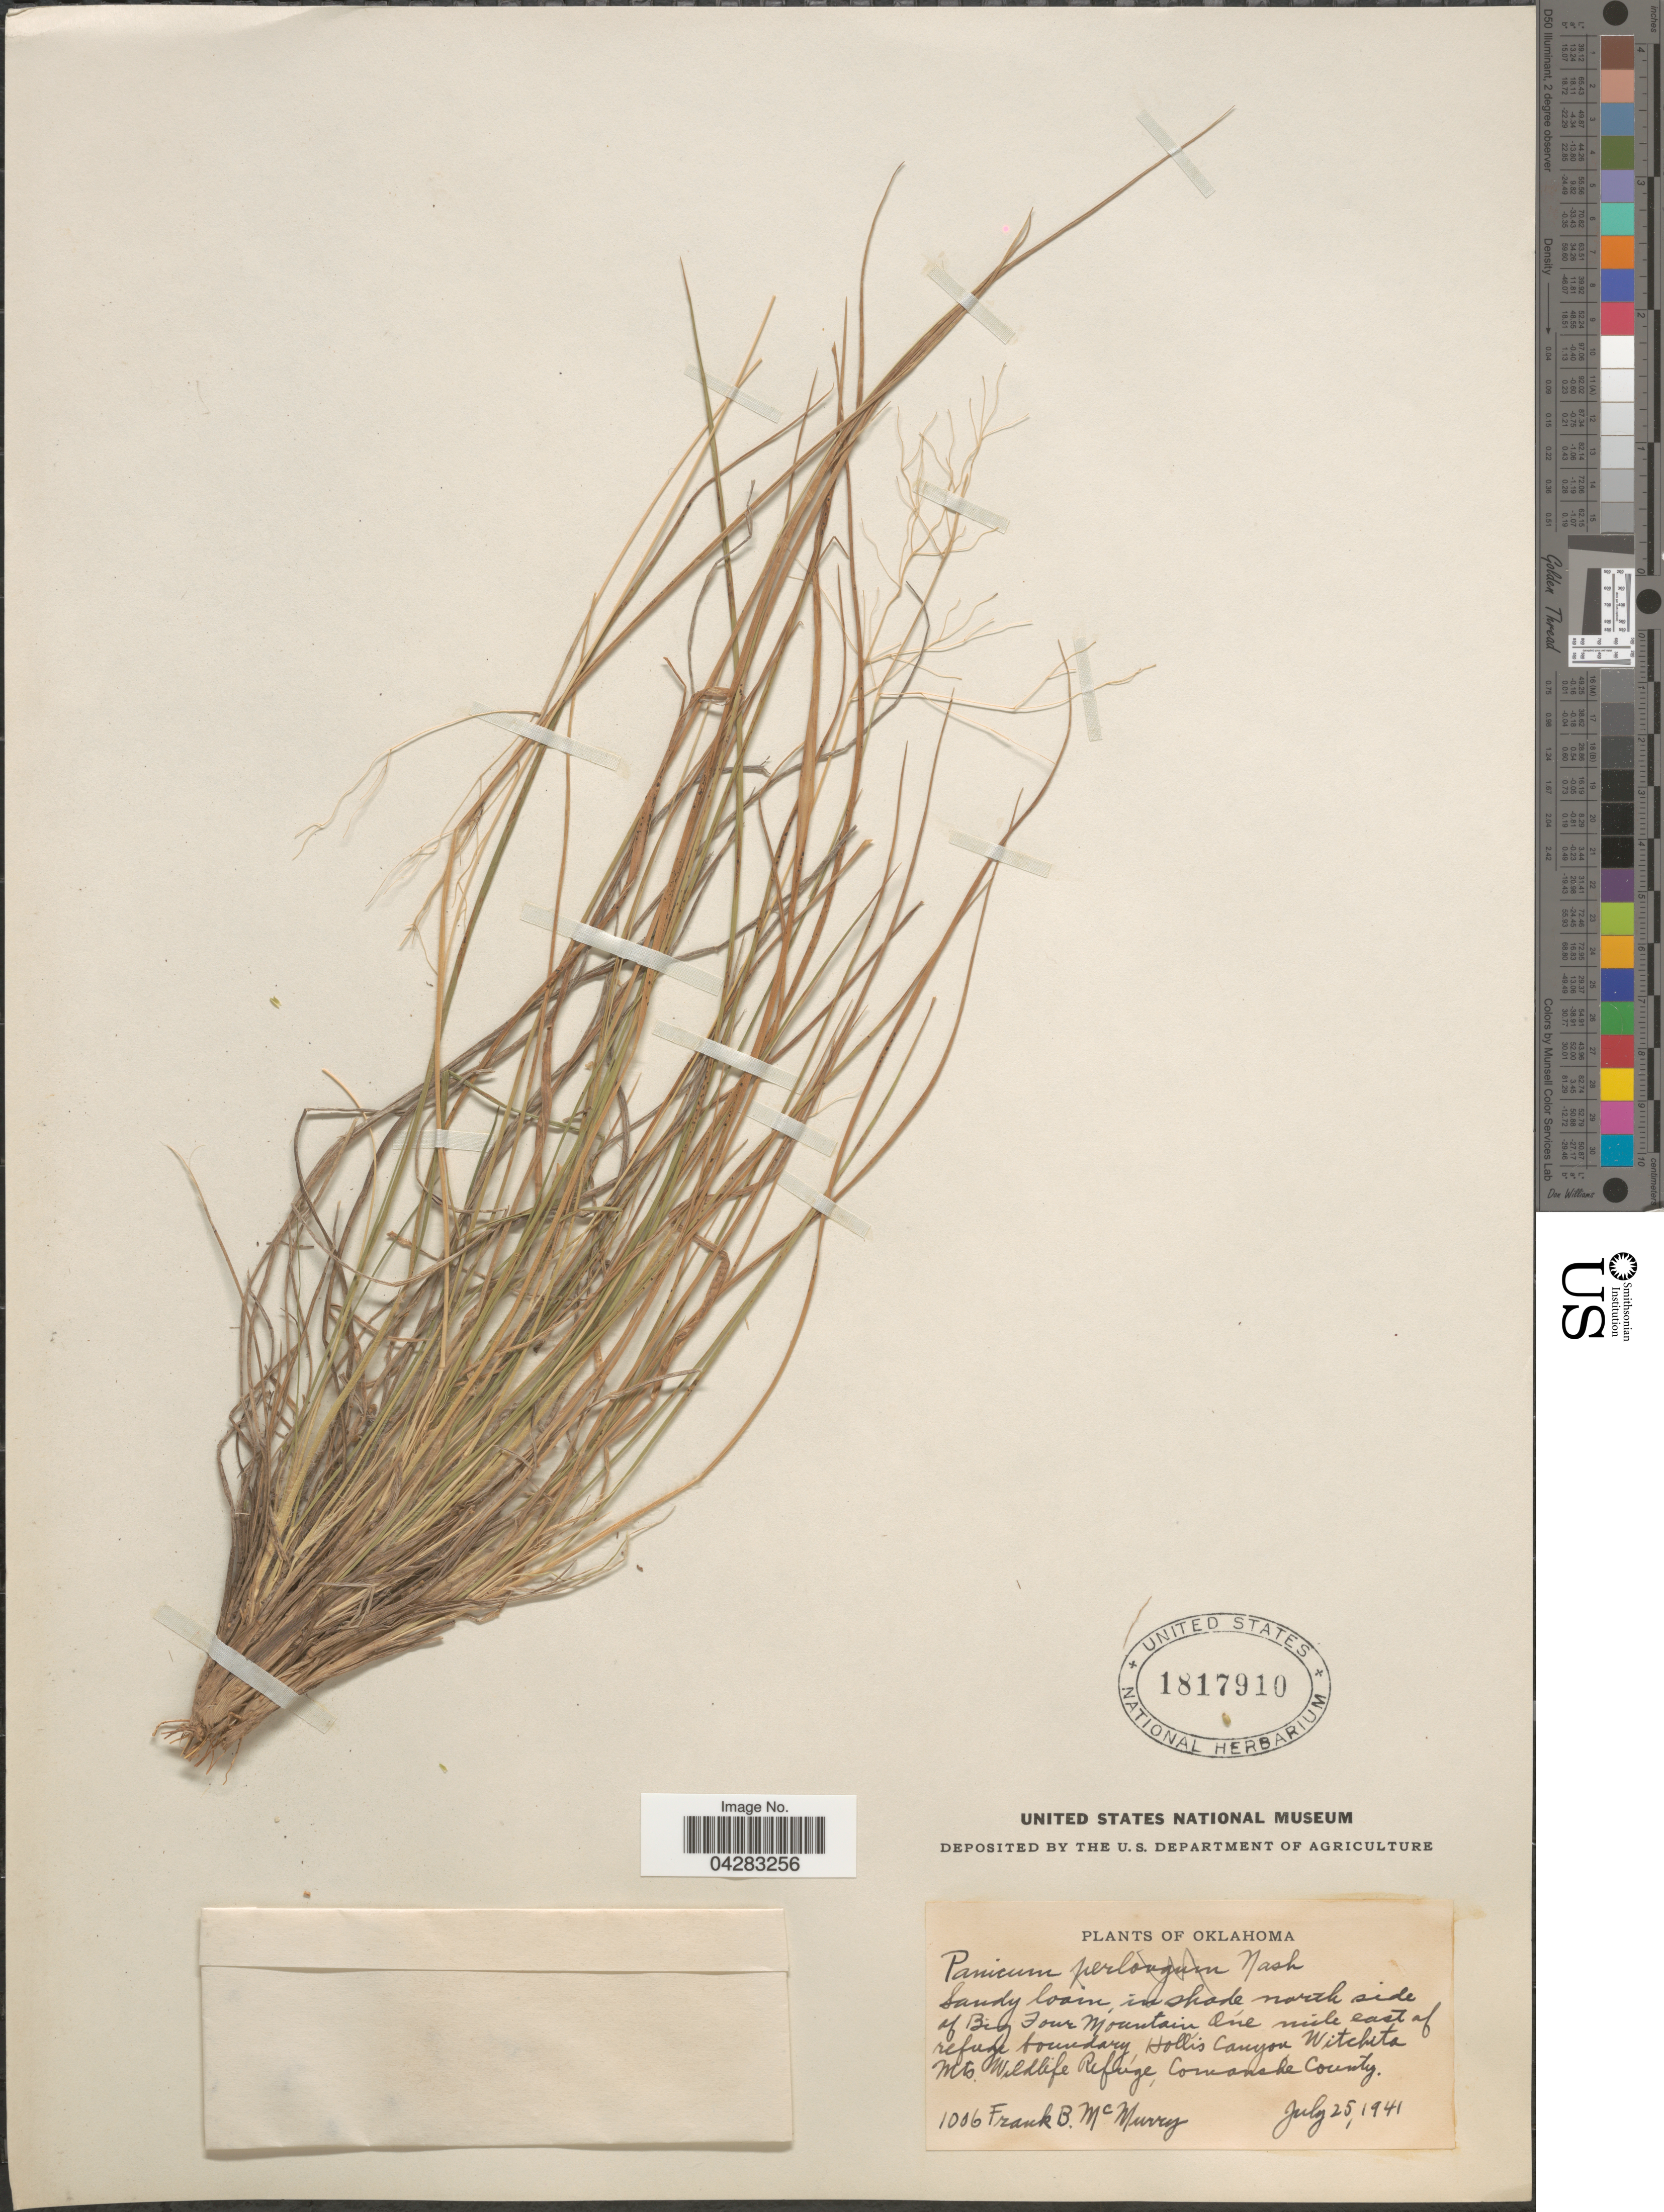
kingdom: Plantae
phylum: Tracheophyta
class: Liliopsida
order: Poales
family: Poaceae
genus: Dichanthelium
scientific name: Dichanthelium linearifolium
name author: (Scribn.) Gould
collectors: F. B. McMurry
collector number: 1006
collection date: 1941-07-25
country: United States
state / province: Oklahoma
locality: Sandy loam, in shade, north side of Big Four Mountain One mile east of refuge boundary, Hollis Canyon Witchita Mts. Wildlife Refuge, Comanche County.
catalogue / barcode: US 1817910